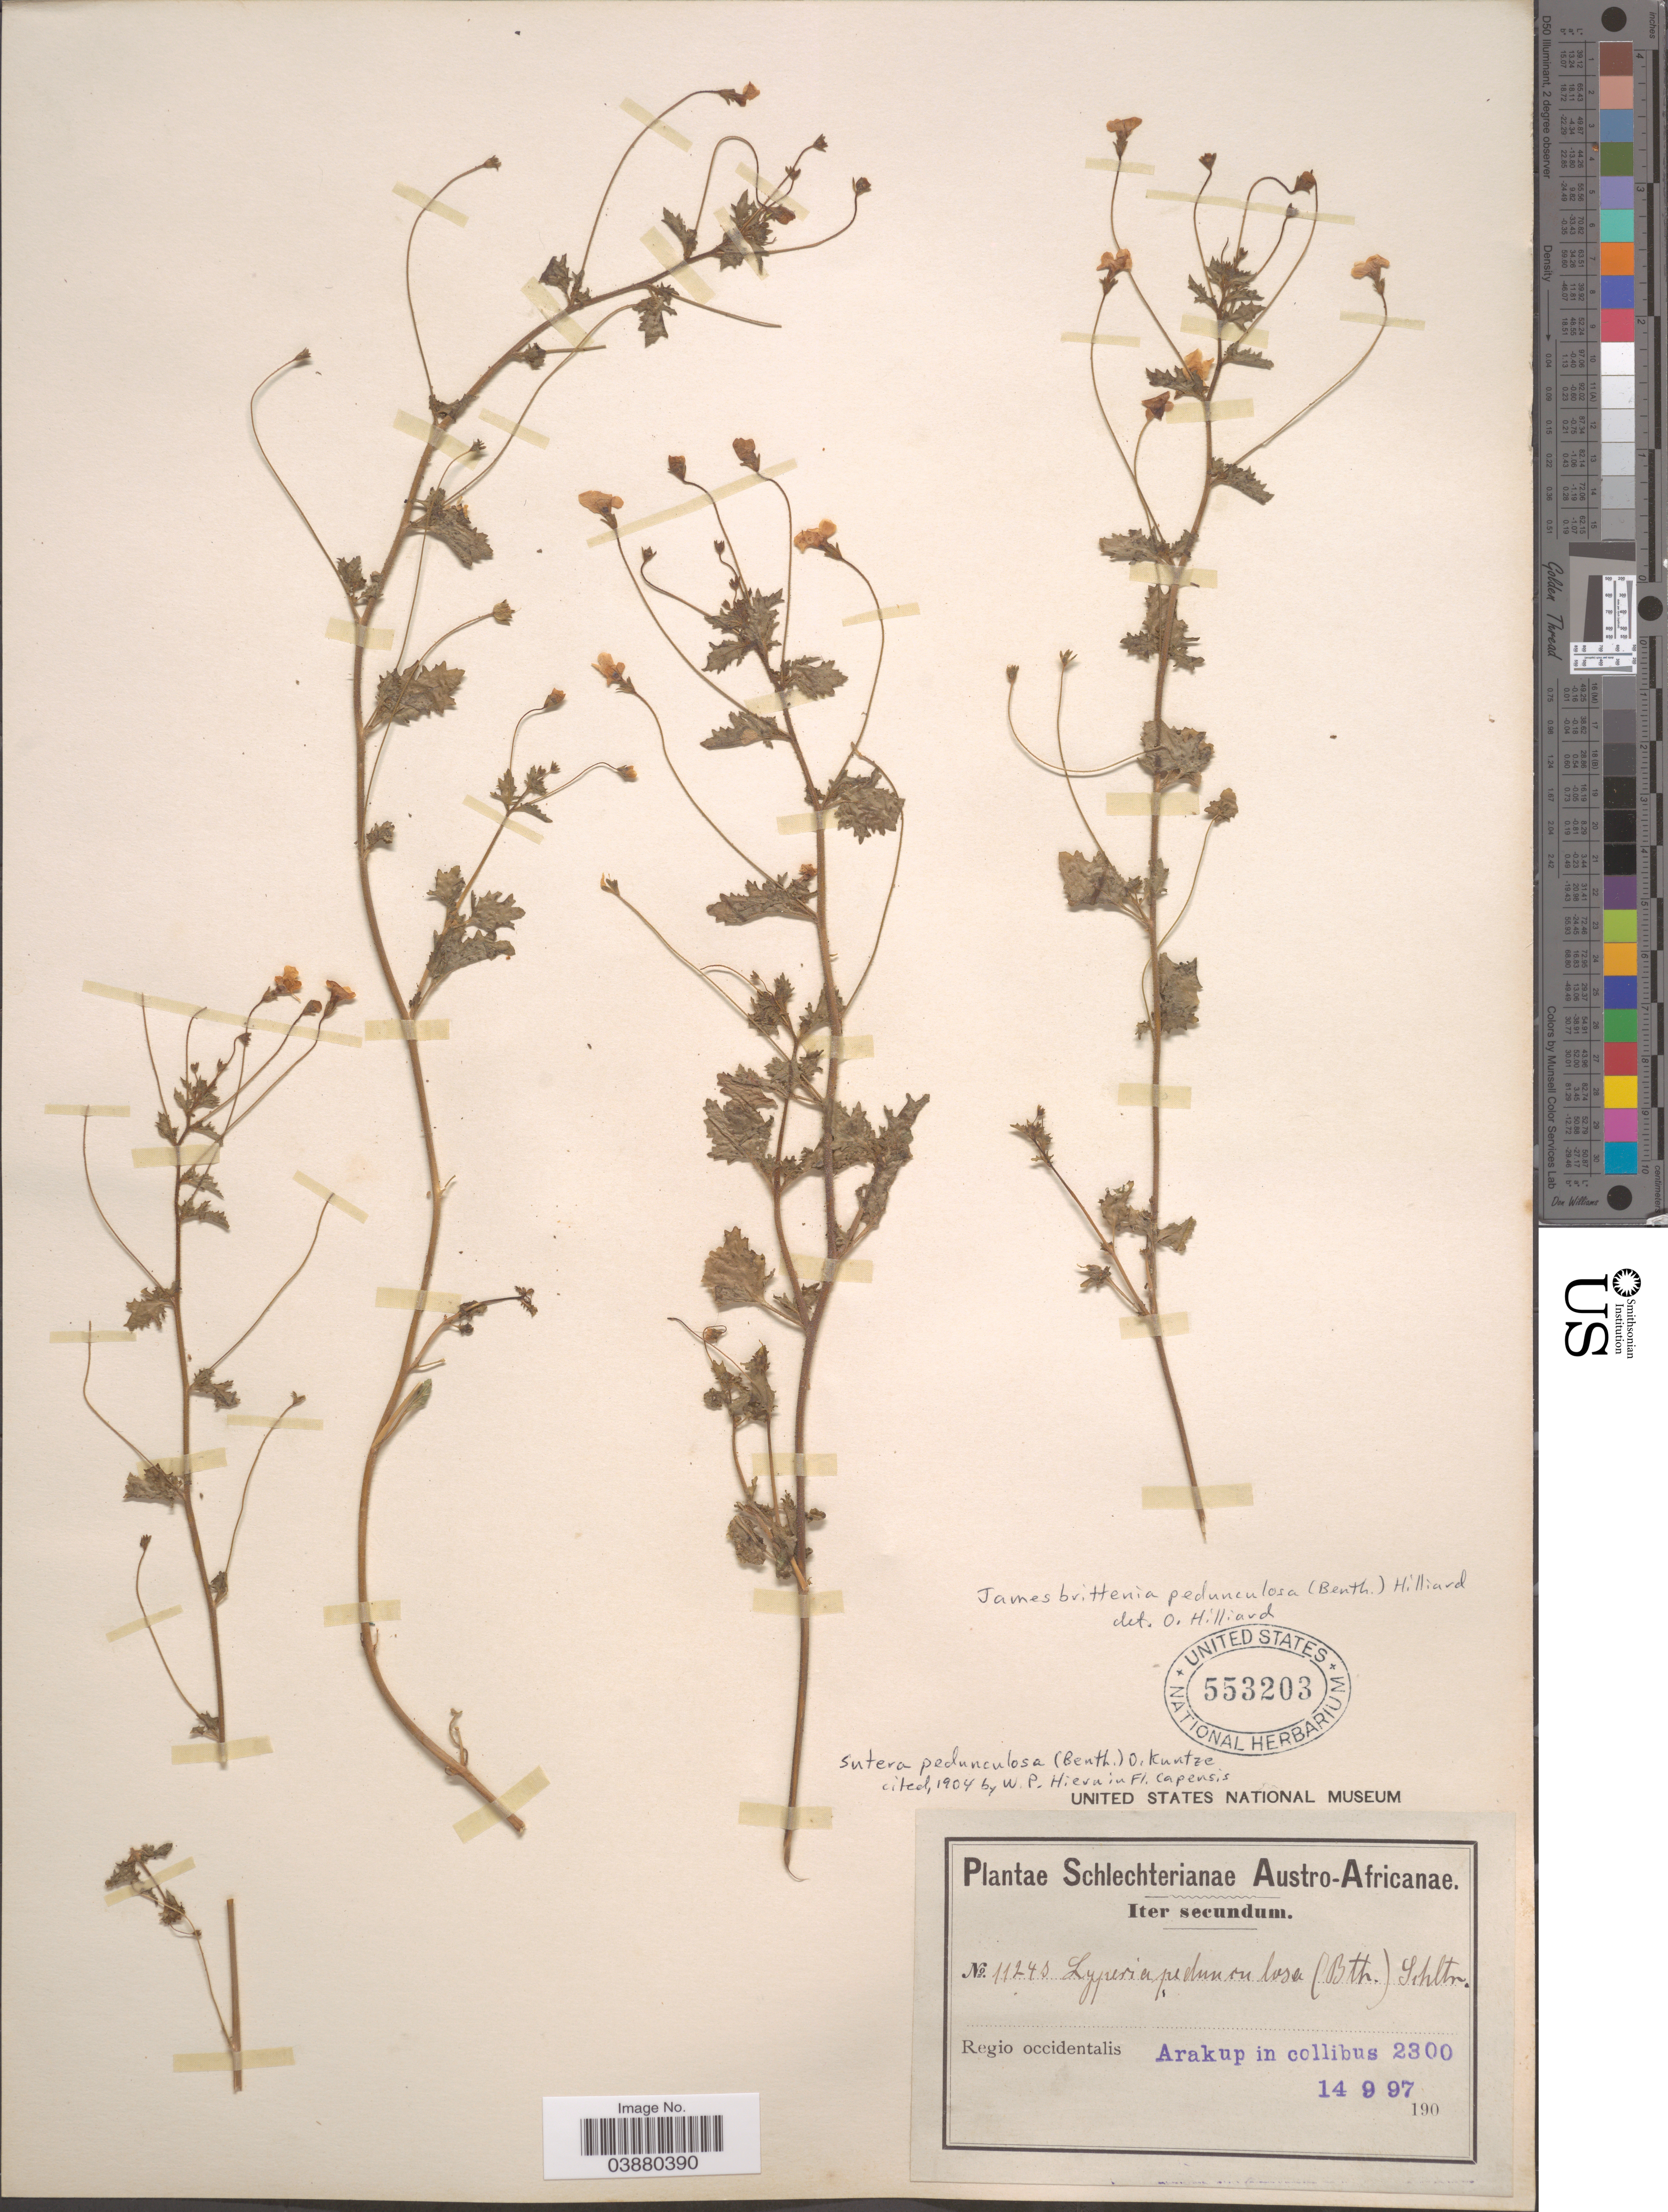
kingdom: Plantae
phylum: Tracheophyta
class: Magnoliopsida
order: Lamiales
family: Scrophulariaceae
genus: Jamesbrittenia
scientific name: Jamesbrittenia pedunculosa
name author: (Benth.) Hilliard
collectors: Schlechter, --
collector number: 11248*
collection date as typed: Transcribed d/m/y: 14/9/97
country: South Africa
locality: Austro-Africanae. Regio occidentalis. Arakup in collibus.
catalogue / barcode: US 553203